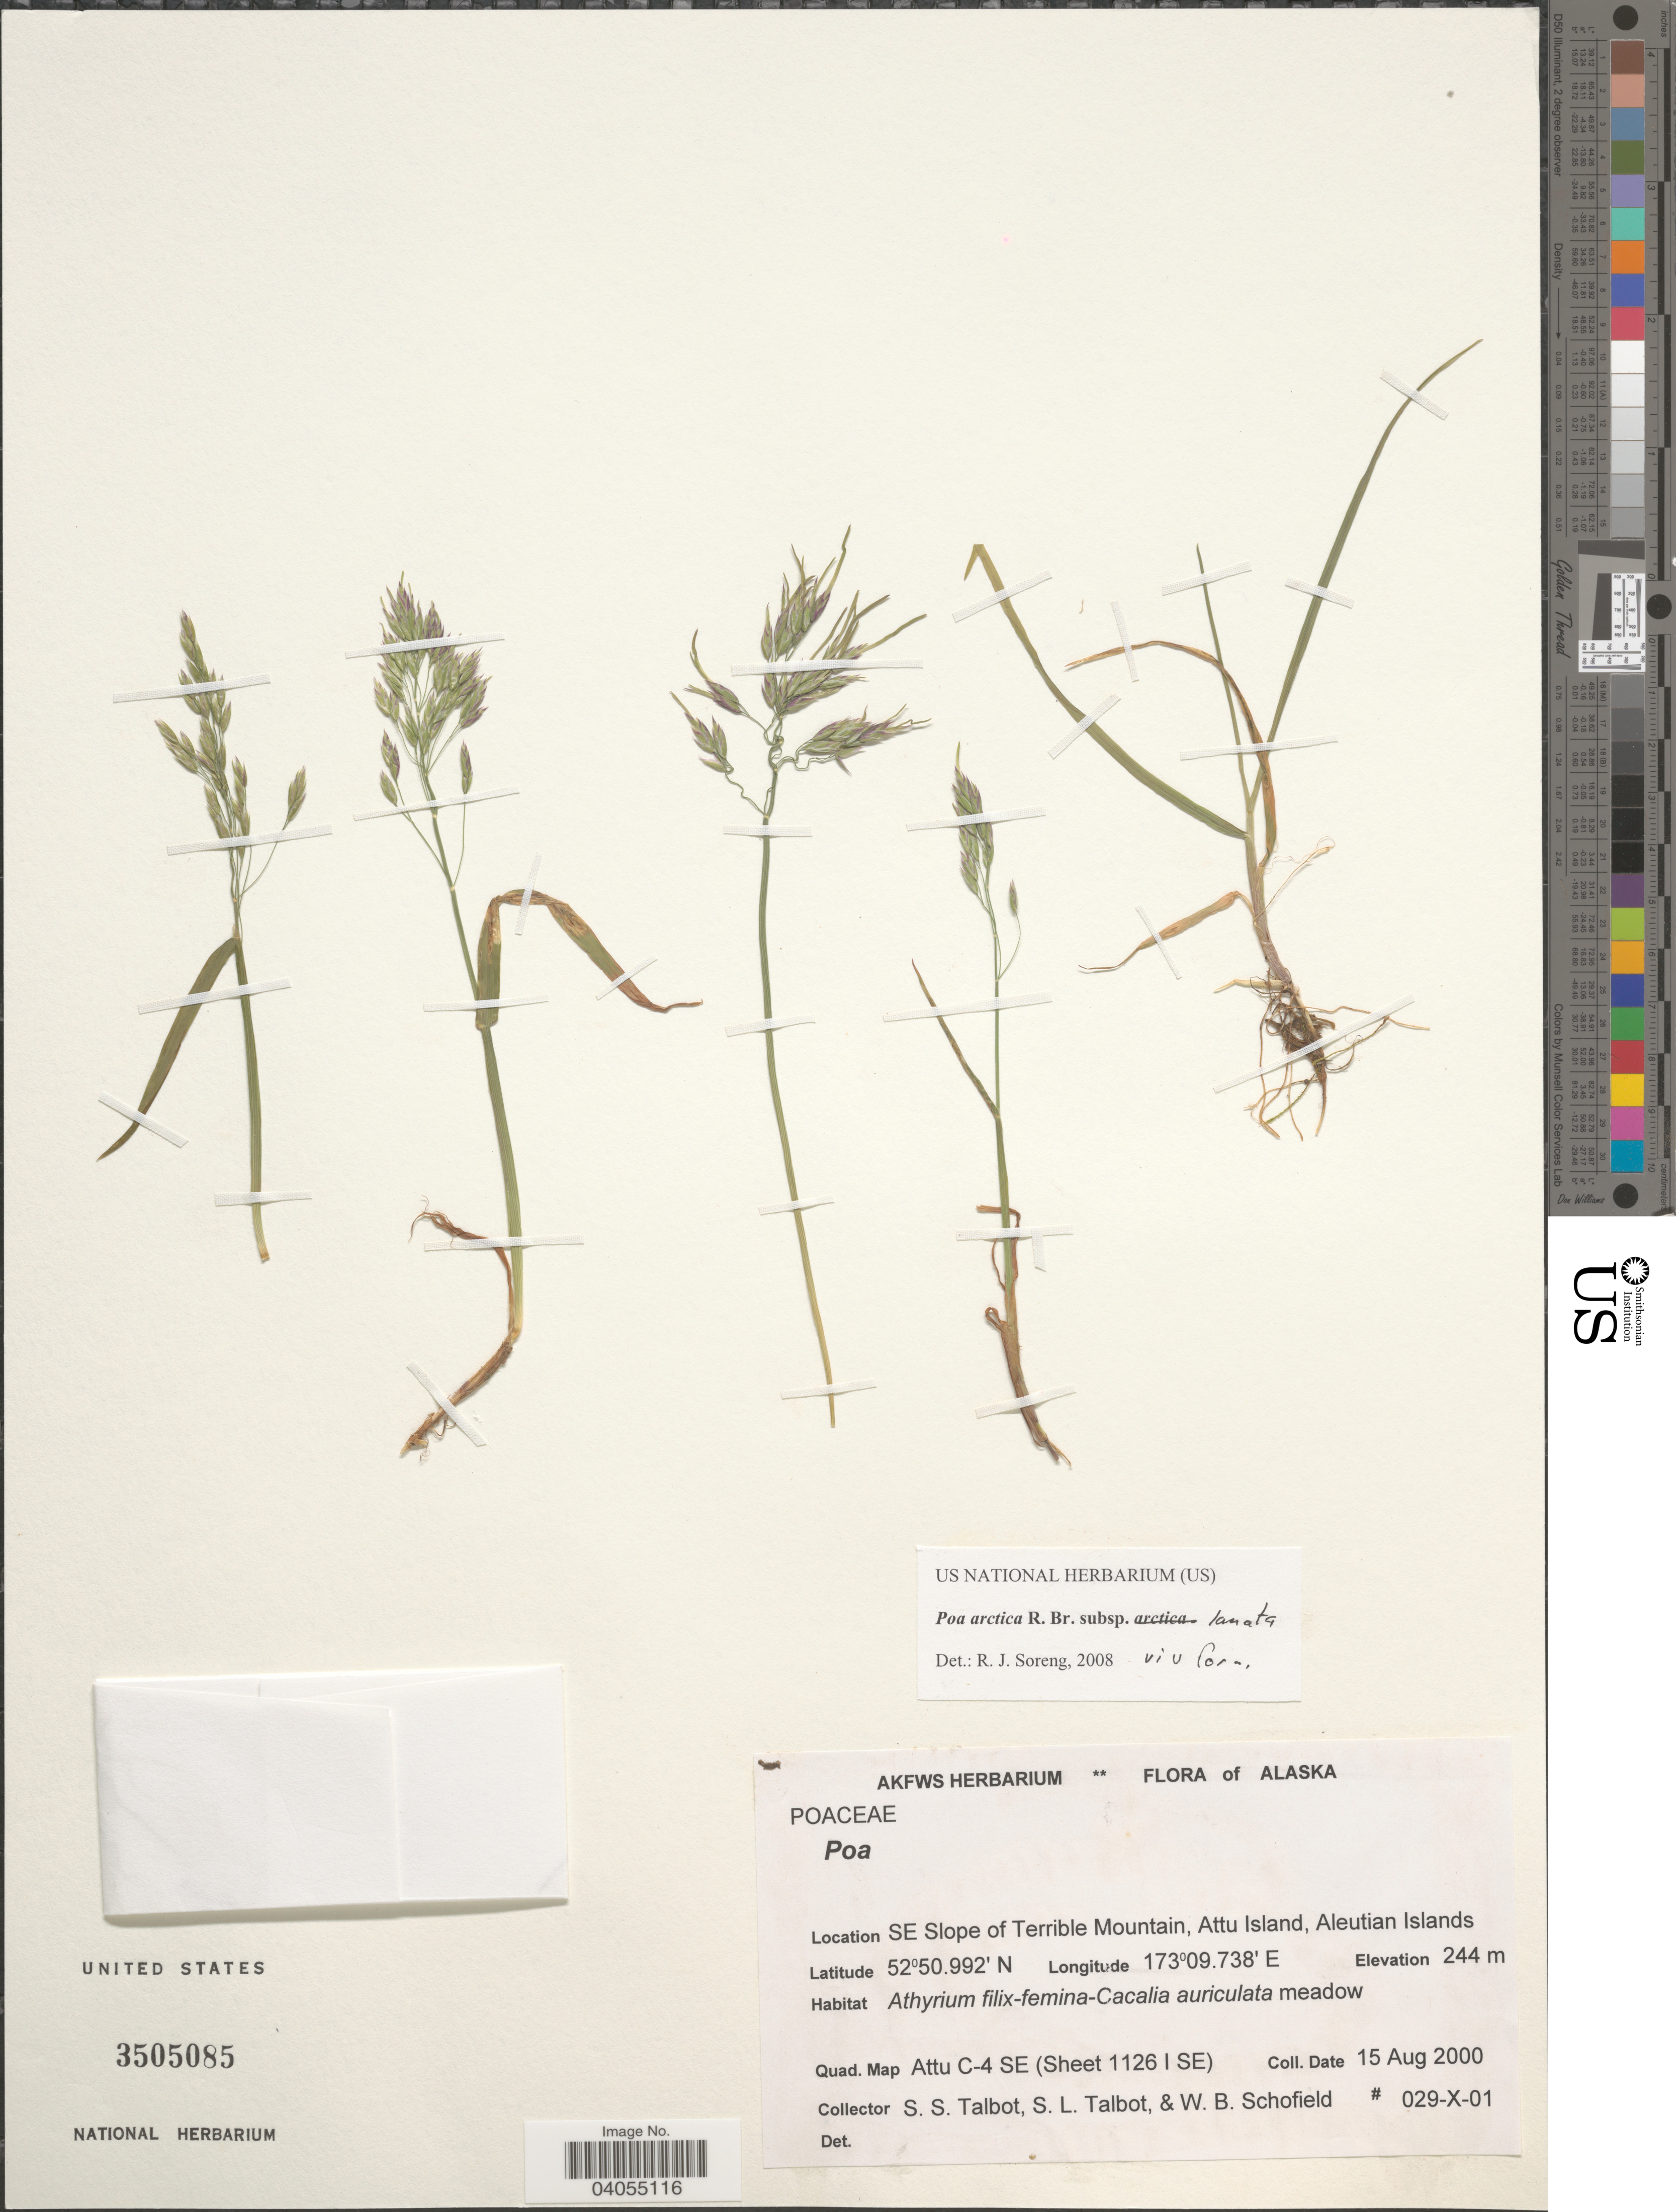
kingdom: Plantae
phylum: Tracheophyta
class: Liliopsida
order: Poales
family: Poaceae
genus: Poa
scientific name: Poa arctica subsp. arctica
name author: R. Br.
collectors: S. S. Talbot, S. Talbot & W. Schofield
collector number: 029-X-01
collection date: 2000-08-15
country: United States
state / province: Alaska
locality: SE Slope of Terrible Mountain, Attu Island, Aleutian Islands. Quad. Map Attu C-4 SE (Sheet 1126 I SE).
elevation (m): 244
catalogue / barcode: US 3505085